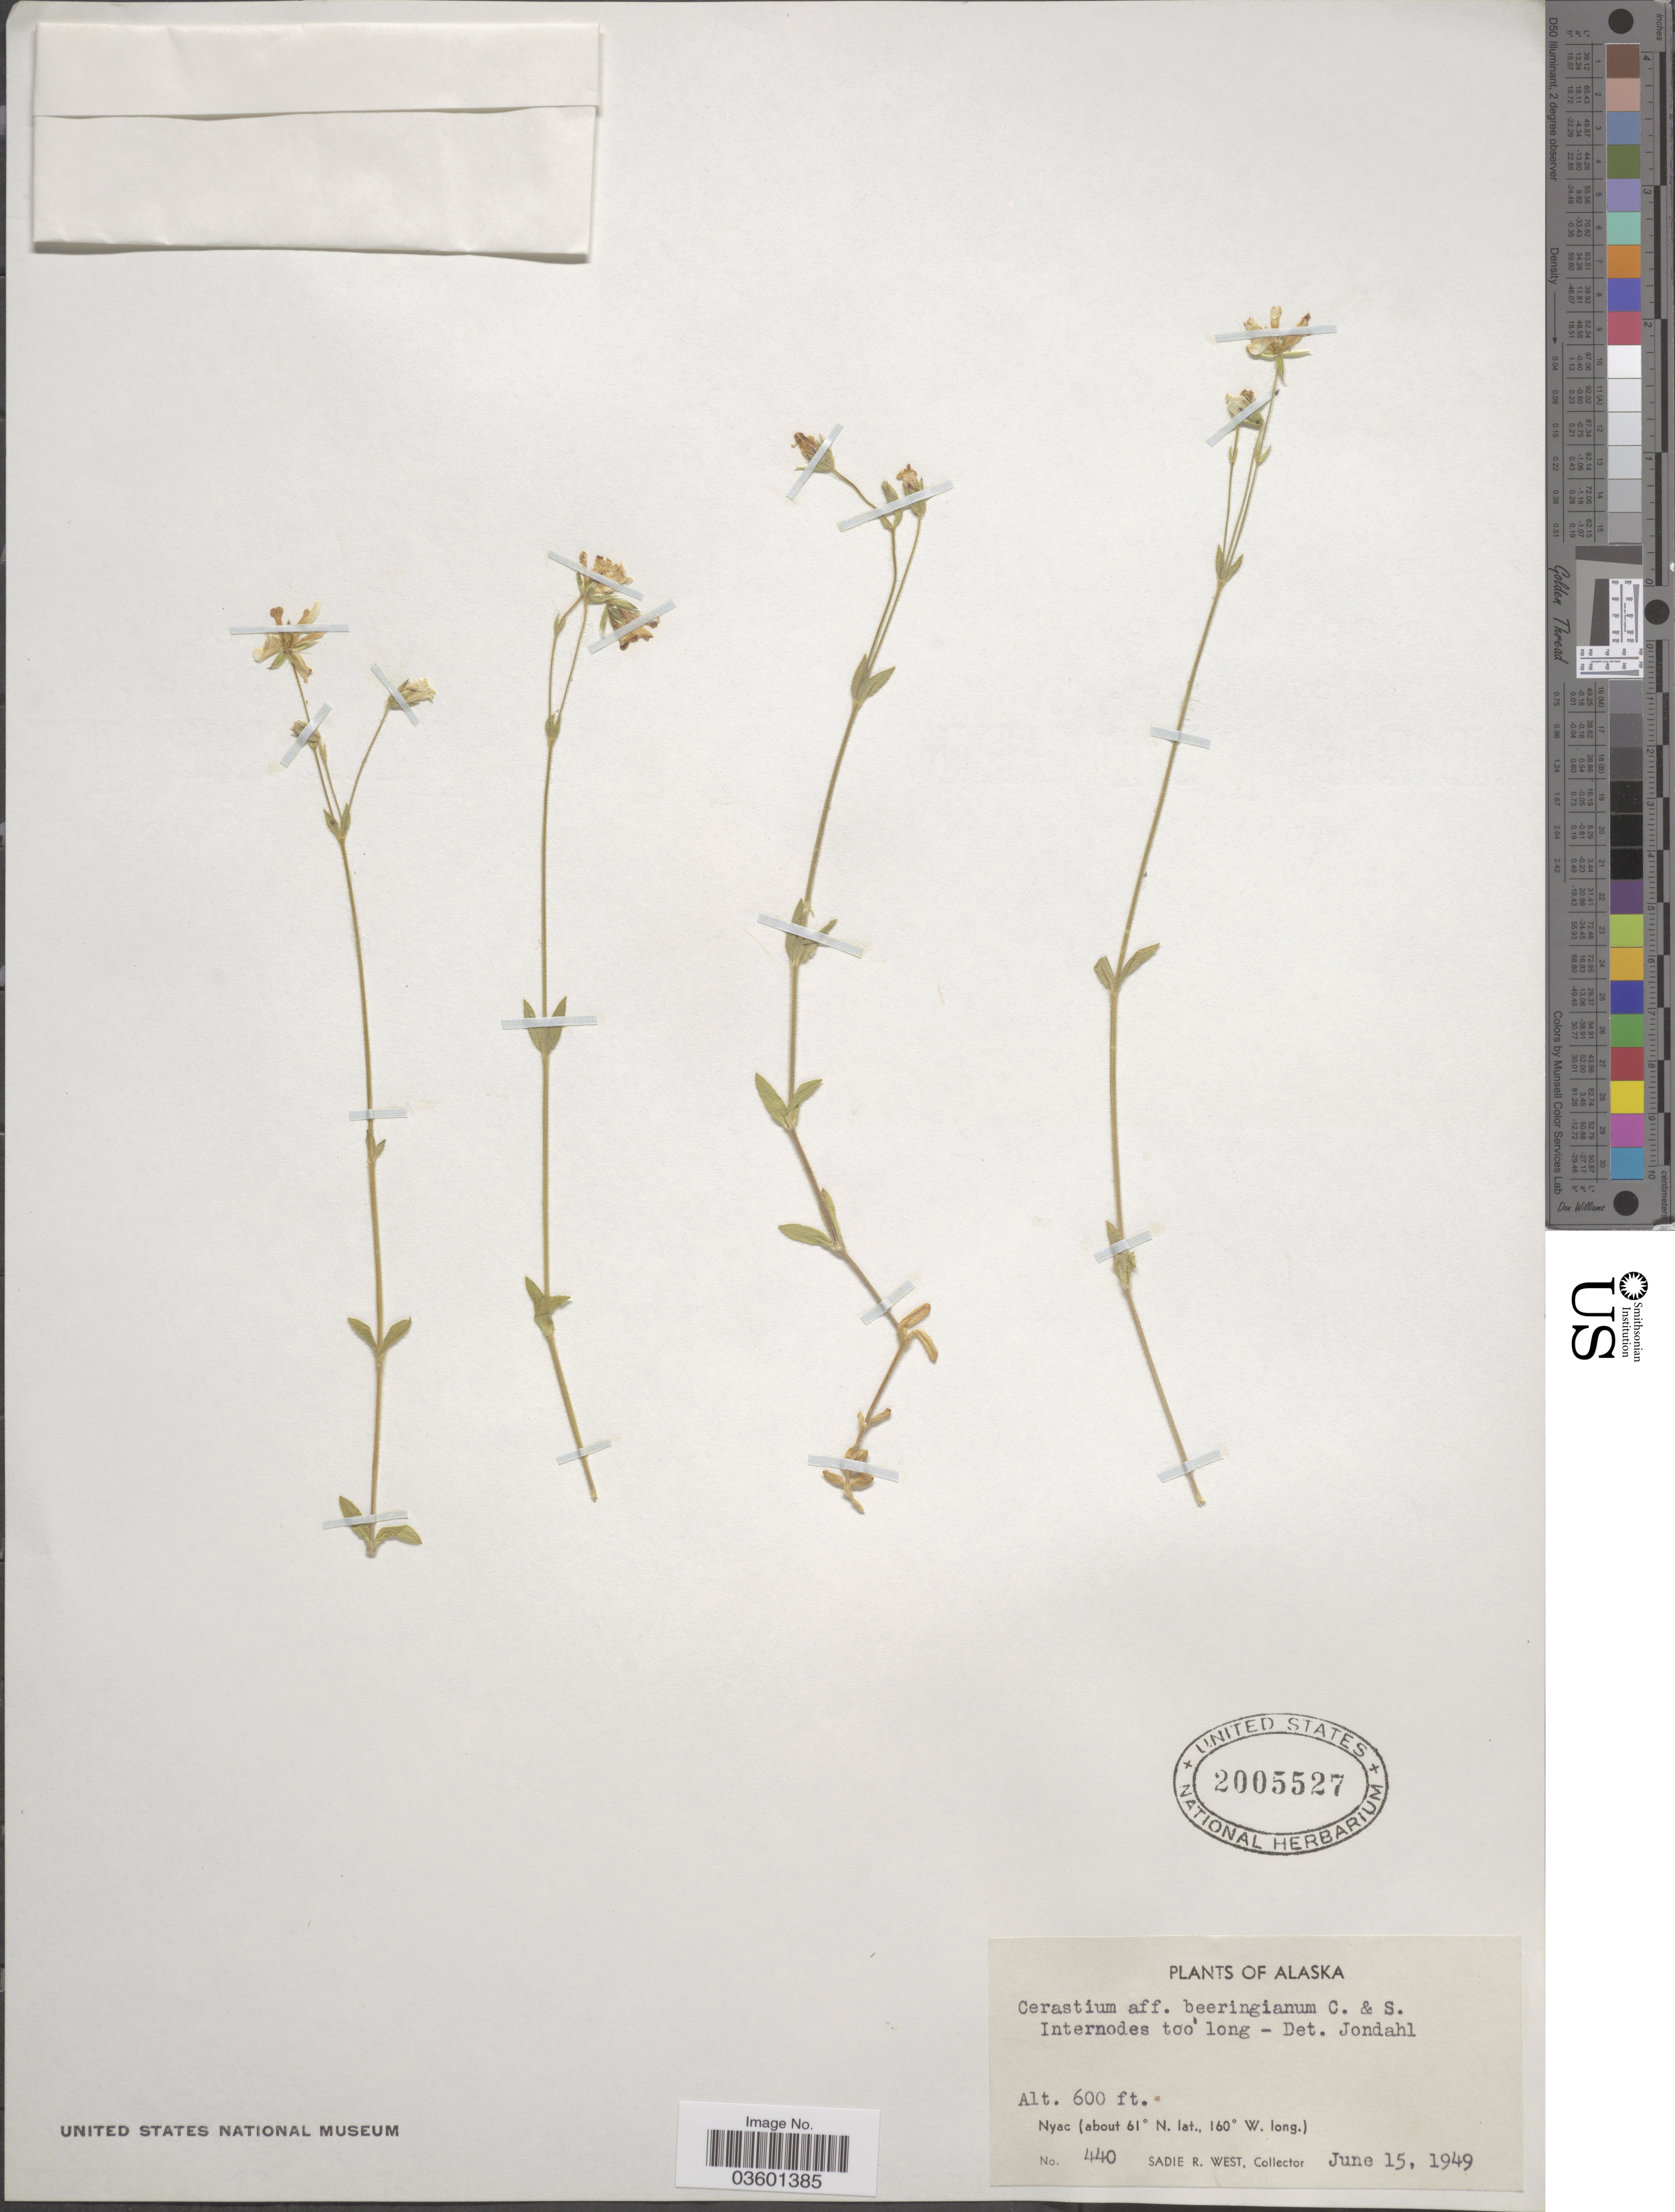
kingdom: Plantae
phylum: Tracheophyta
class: Magnoliopsida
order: Caryophyllales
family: Caryophyllaceae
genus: Cerastium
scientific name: Cerastium beeringianum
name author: Cham. & Schltdl.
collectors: S. R. West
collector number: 440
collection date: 1949-06-15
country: United States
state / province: Alaska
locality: Nyac.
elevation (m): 183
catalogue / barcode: US 2005527